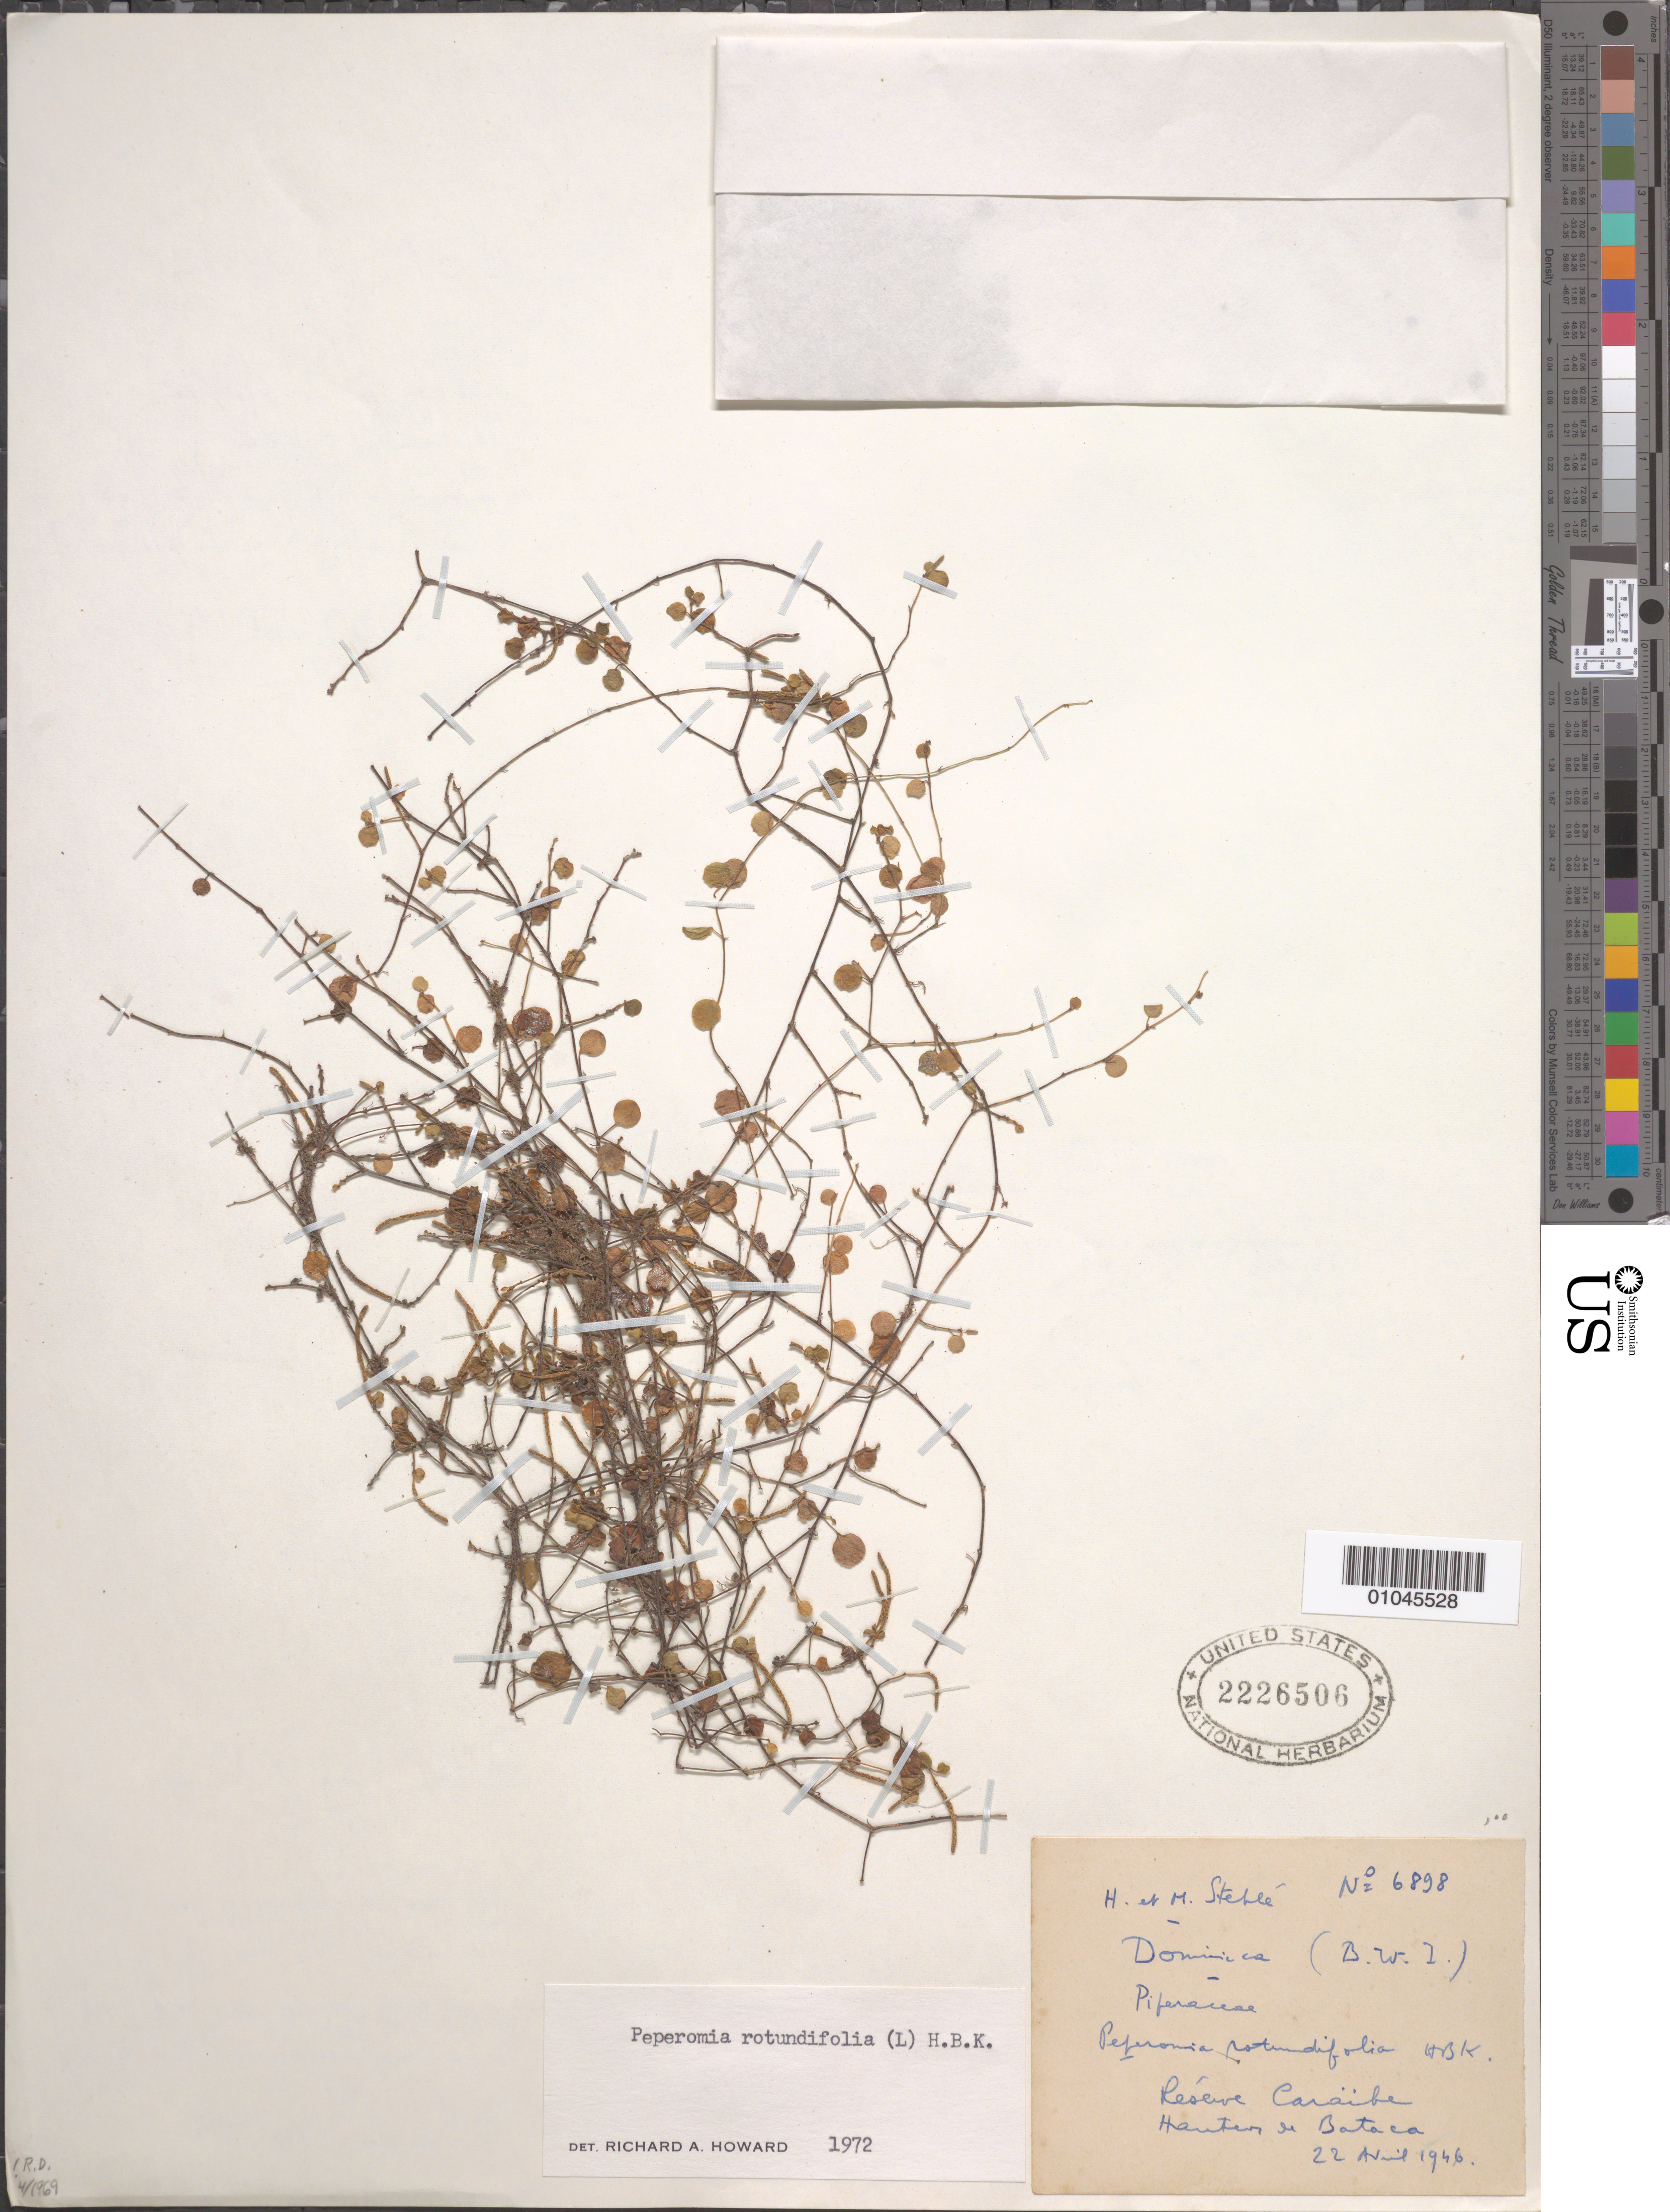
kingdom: Plantae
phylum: Tracheophyta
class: Magnoliopsida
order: Piperales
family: Piperaceae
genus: Peperomia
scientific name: Peperomia rotundifolia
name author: (L.) Kunth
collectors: H. Stehlé & M. Stehlé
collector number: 6898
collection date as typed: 22 Apr 1946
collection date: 1946-04-22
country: Dominica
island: Dominica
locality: Reserve Caraibe.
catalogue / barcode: US 2226506